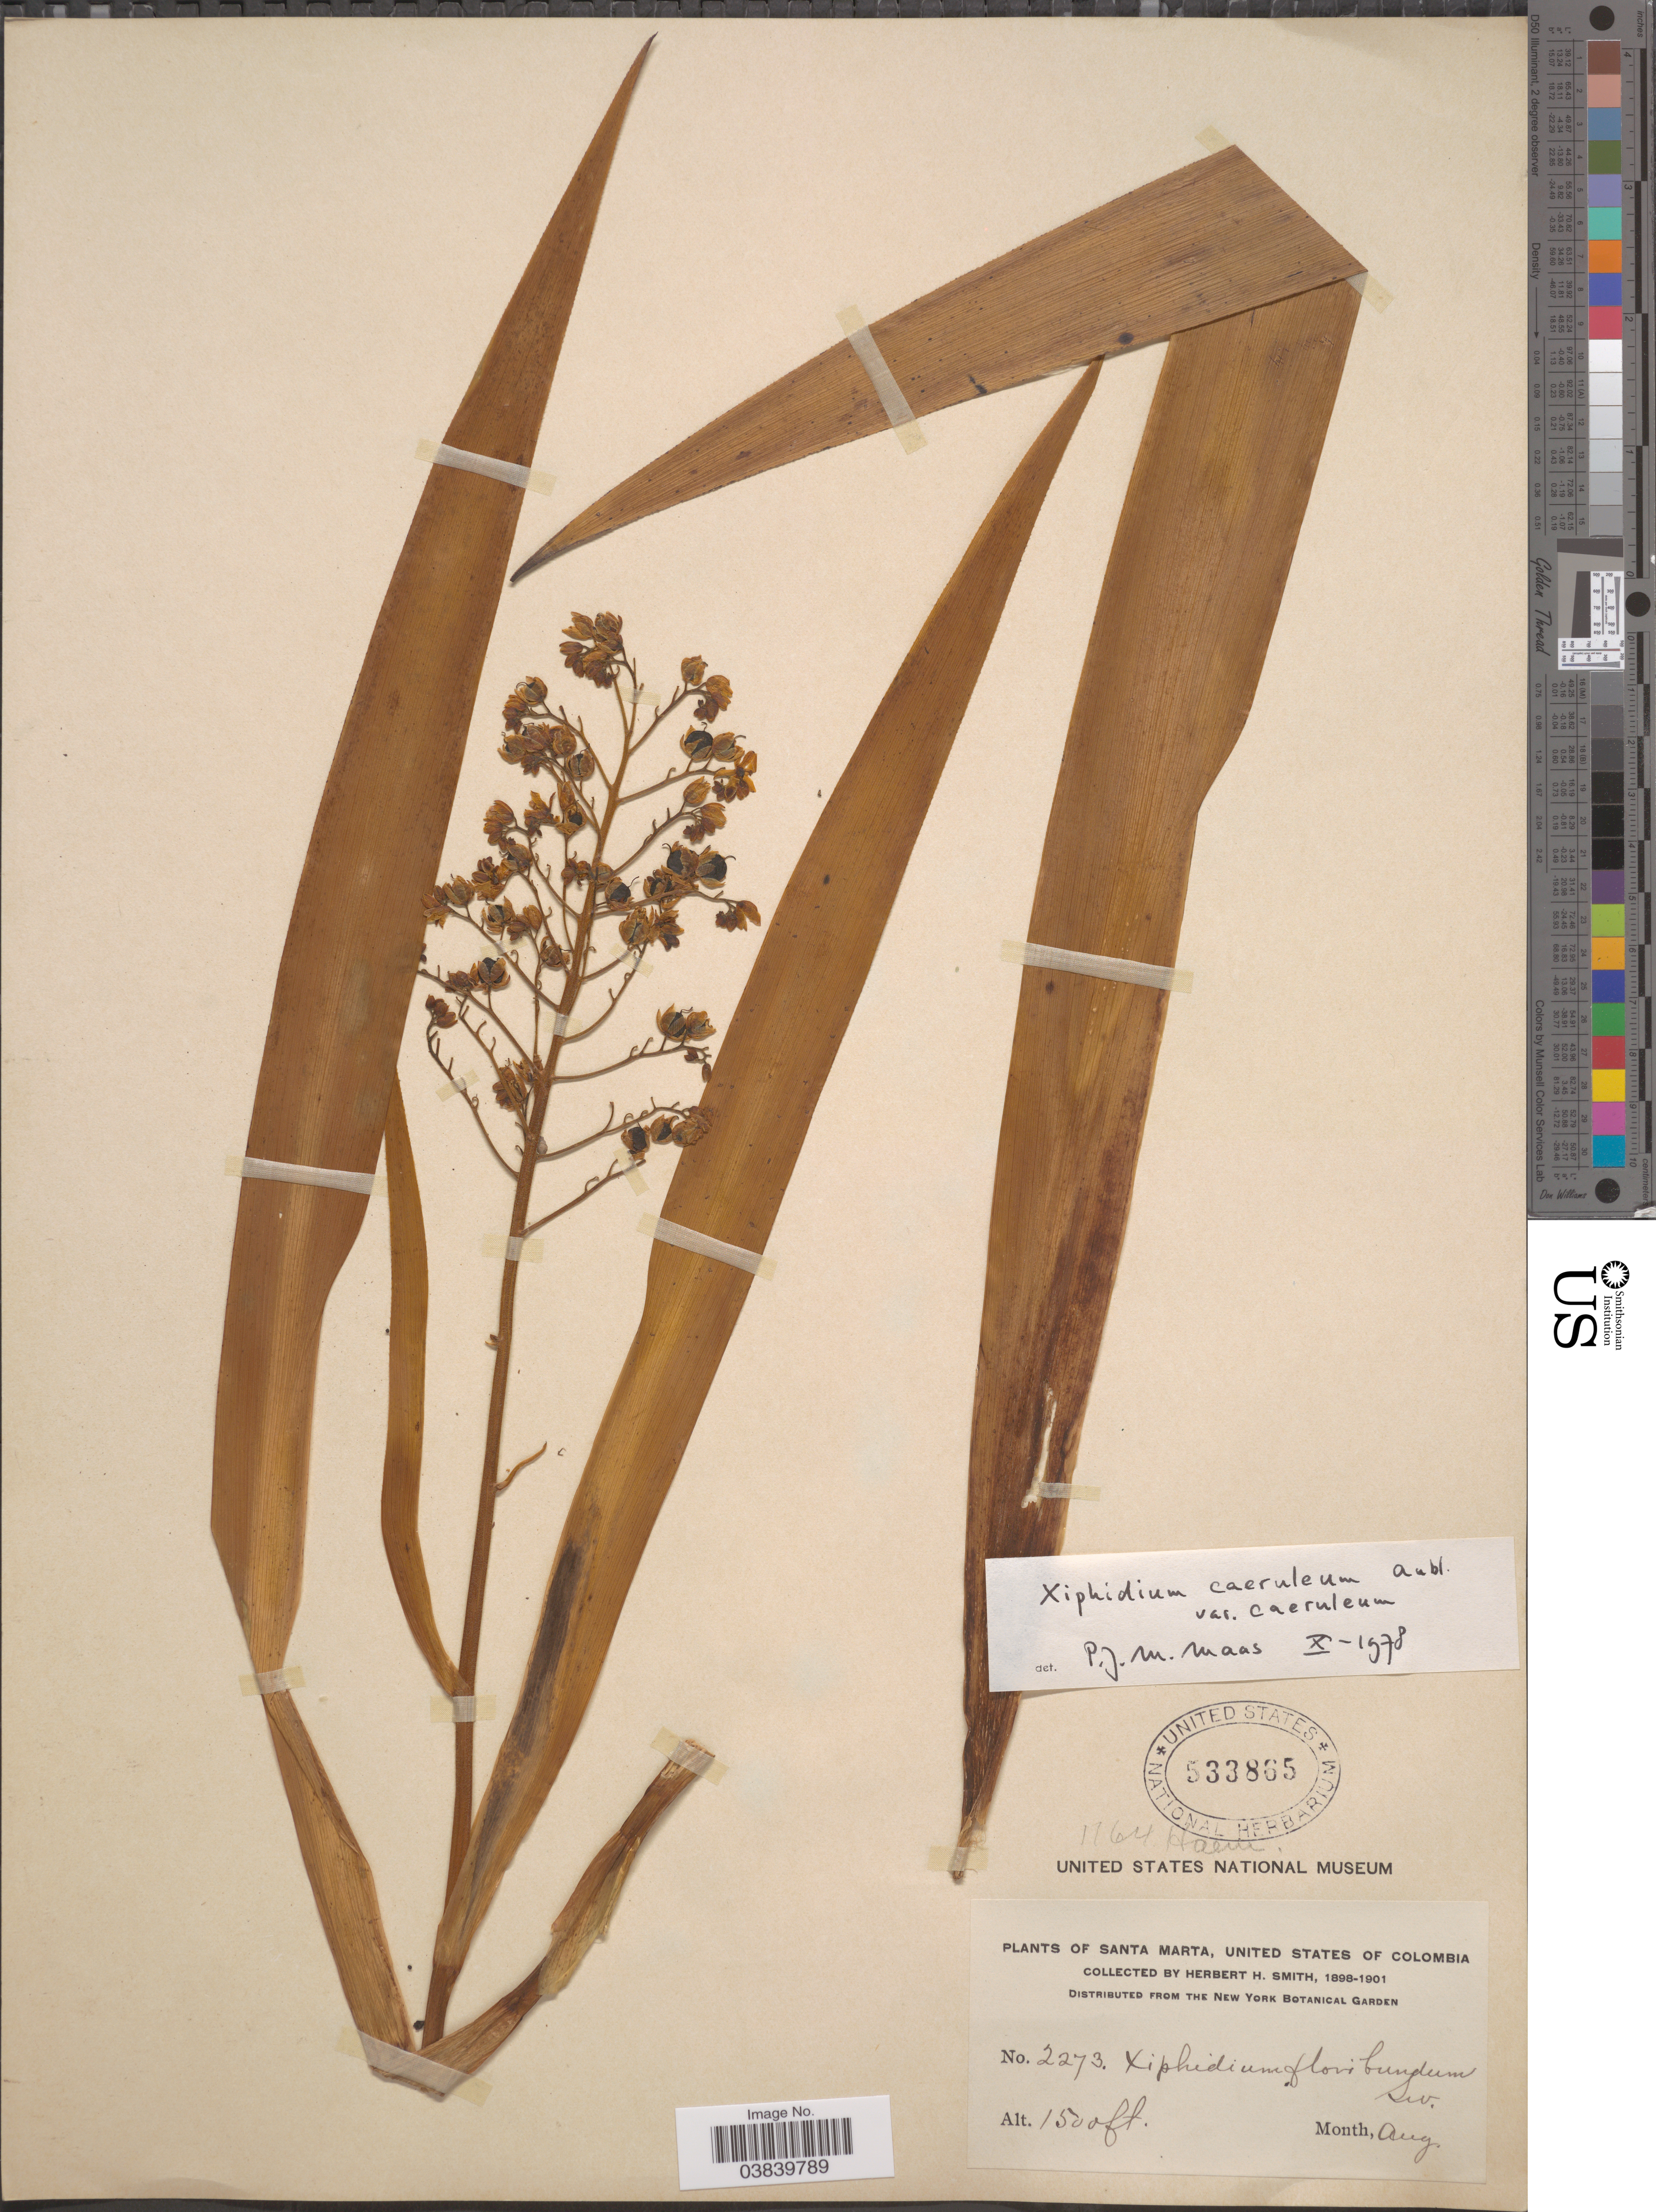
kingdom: Plantae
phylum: Tracheophyta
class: Liliopsida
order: Commelinales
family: Haemodoraceae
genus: Xiphidium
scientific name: Xiphidium caeruleum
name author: Aubl.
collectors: Herbert H. Smith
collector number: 2273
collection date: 1898-08/1901-08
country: Colombia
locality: Santa Marta. United States of Colombia.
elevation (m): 457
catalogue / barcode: US 533865